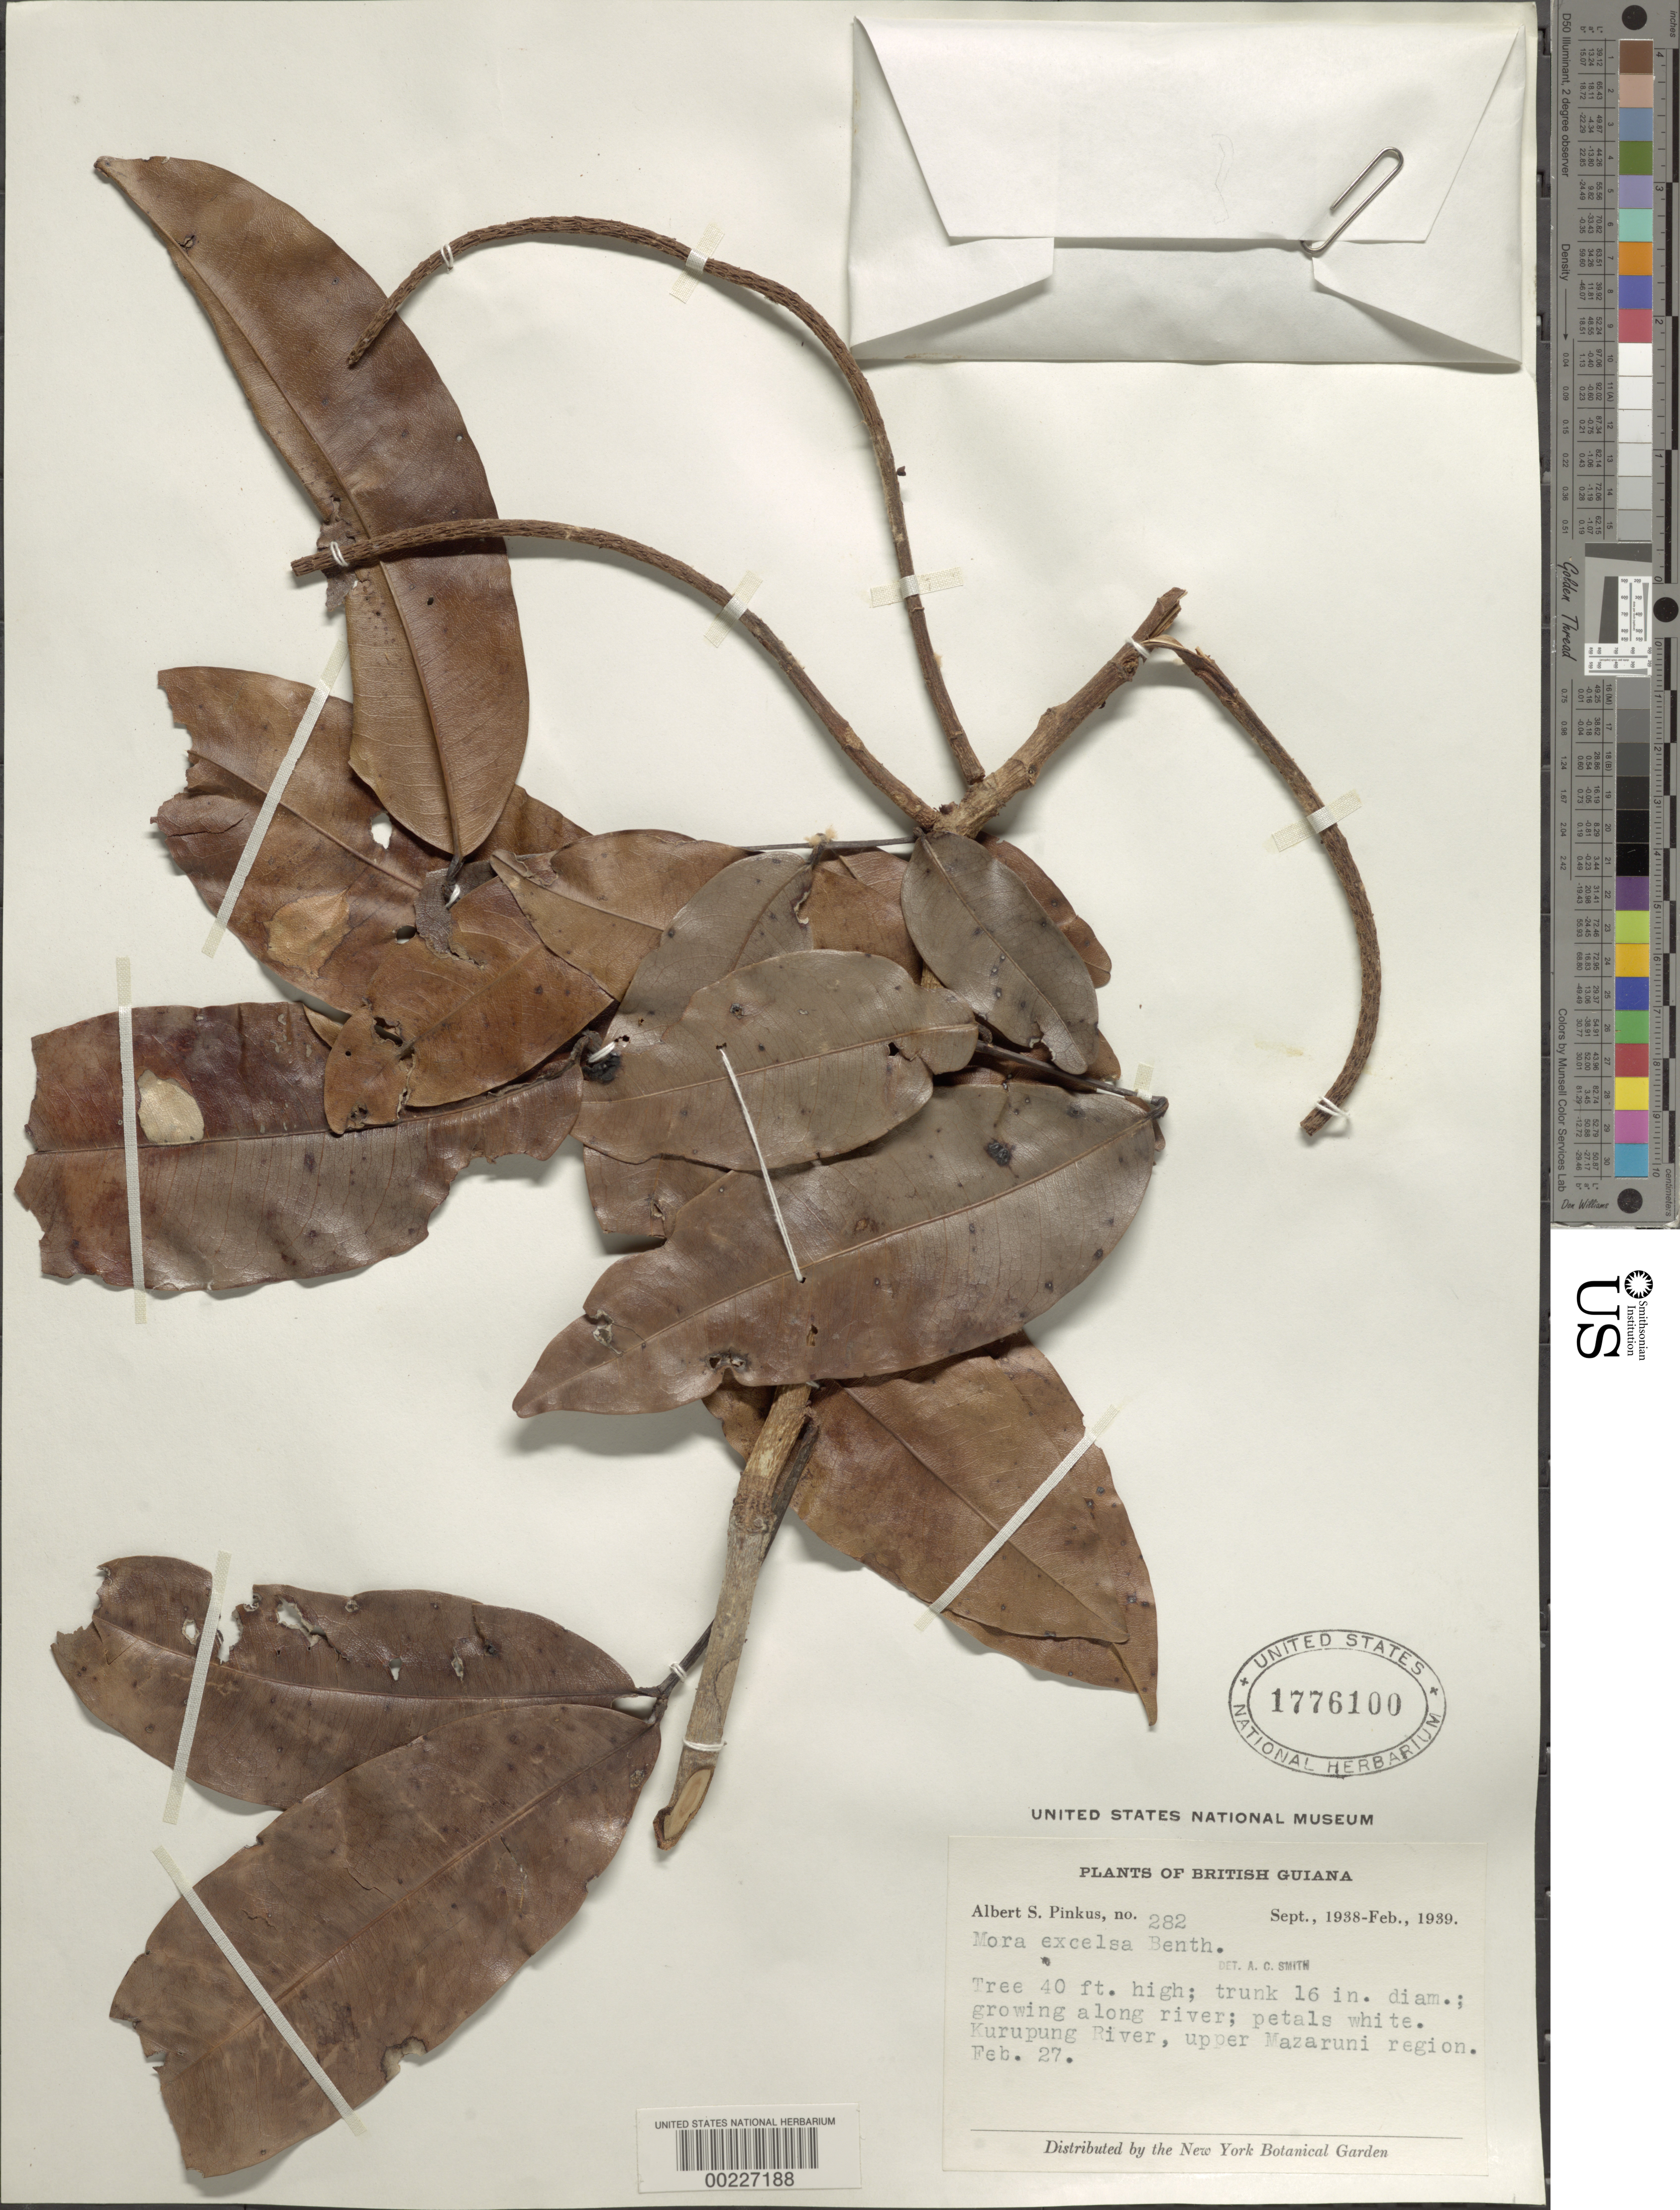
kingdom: Plantae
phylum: Tracheophyta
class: Magnoliopsida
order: Fabales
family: Fabaceae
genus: Mora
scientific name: Mora excelsa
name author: Benth.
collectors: A. Pinkus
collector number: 282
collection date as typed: Sep 1938 to -- Feb 1939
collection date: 1938-09/1939-02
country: Guyana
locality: Kurupung river, upper mazaruni region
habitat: Along river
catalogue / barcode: US 1776100